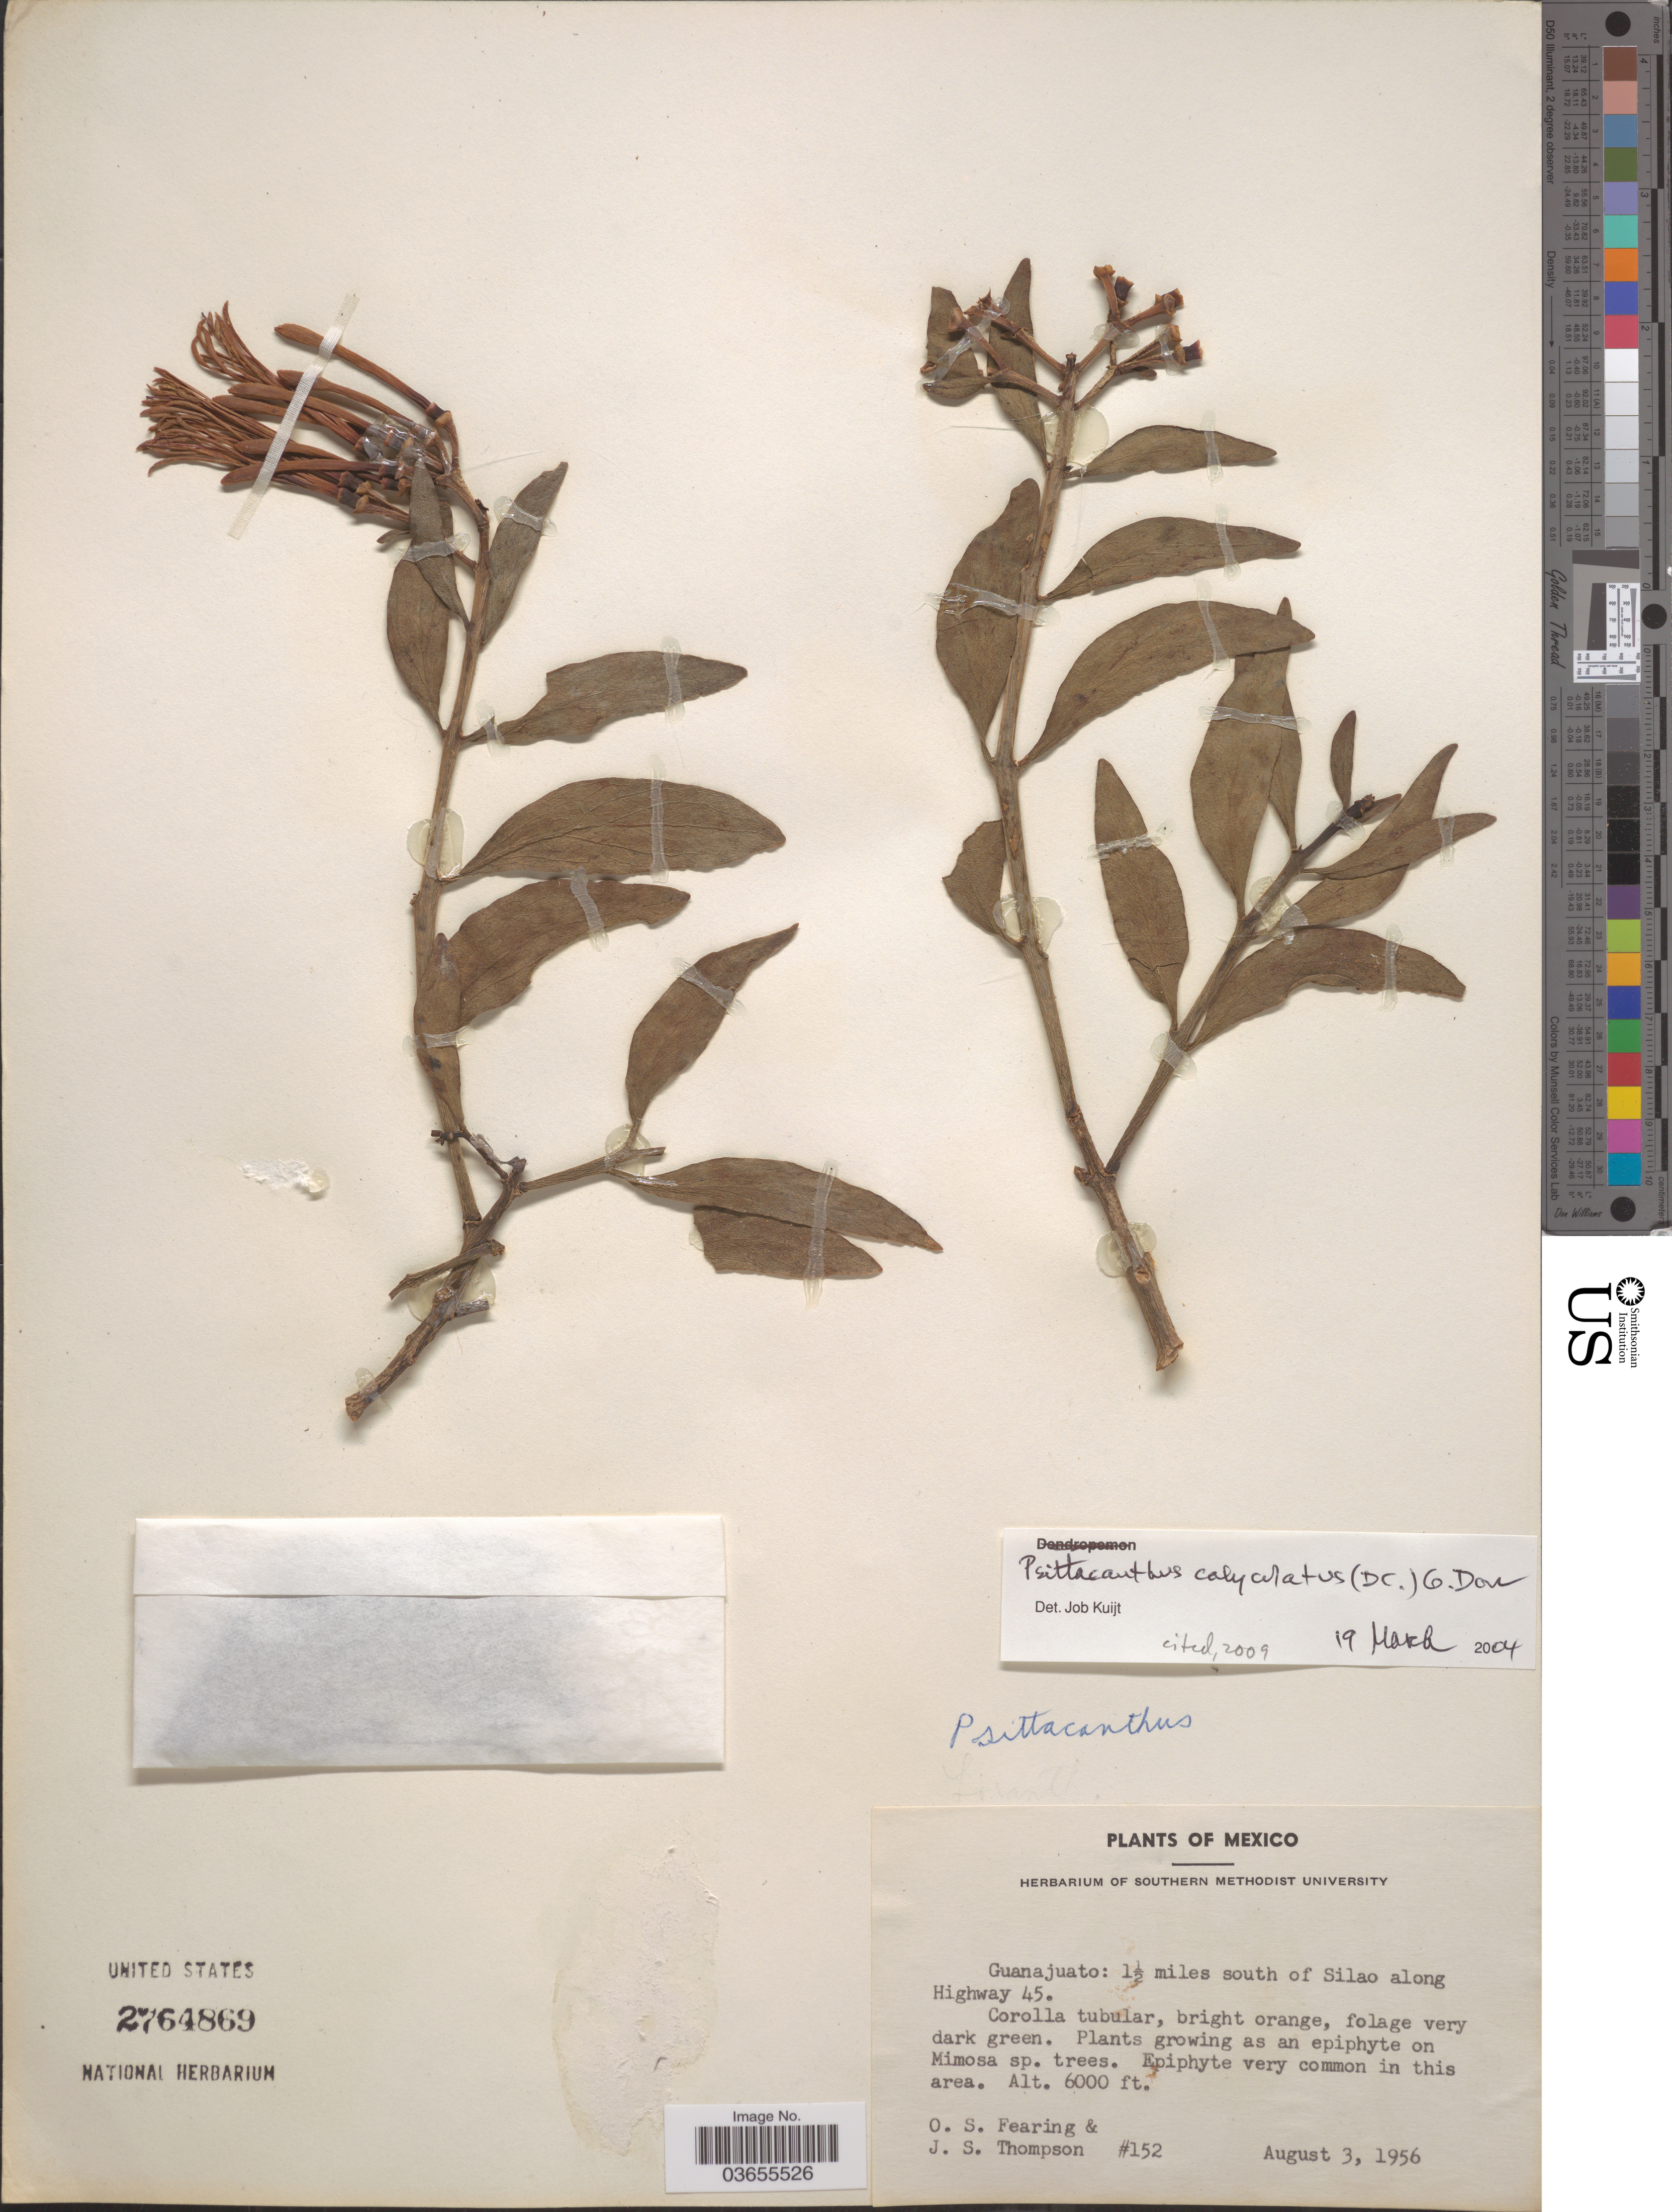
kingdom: Plantae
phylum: Tracheophyta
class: Magnoliopsida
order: Santalales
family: Loranthaceae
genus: Psittacanthus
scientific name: Psittacanthus calyculatus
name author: (DC.) G. Don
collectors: O. S. Fearing & J. S. Thompson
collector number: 152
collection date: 1956-08-03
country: Mexico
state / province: Guanajuato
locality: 1½ miles south of Silao along Highway 45.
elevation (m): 1829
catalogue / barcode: US 2764869